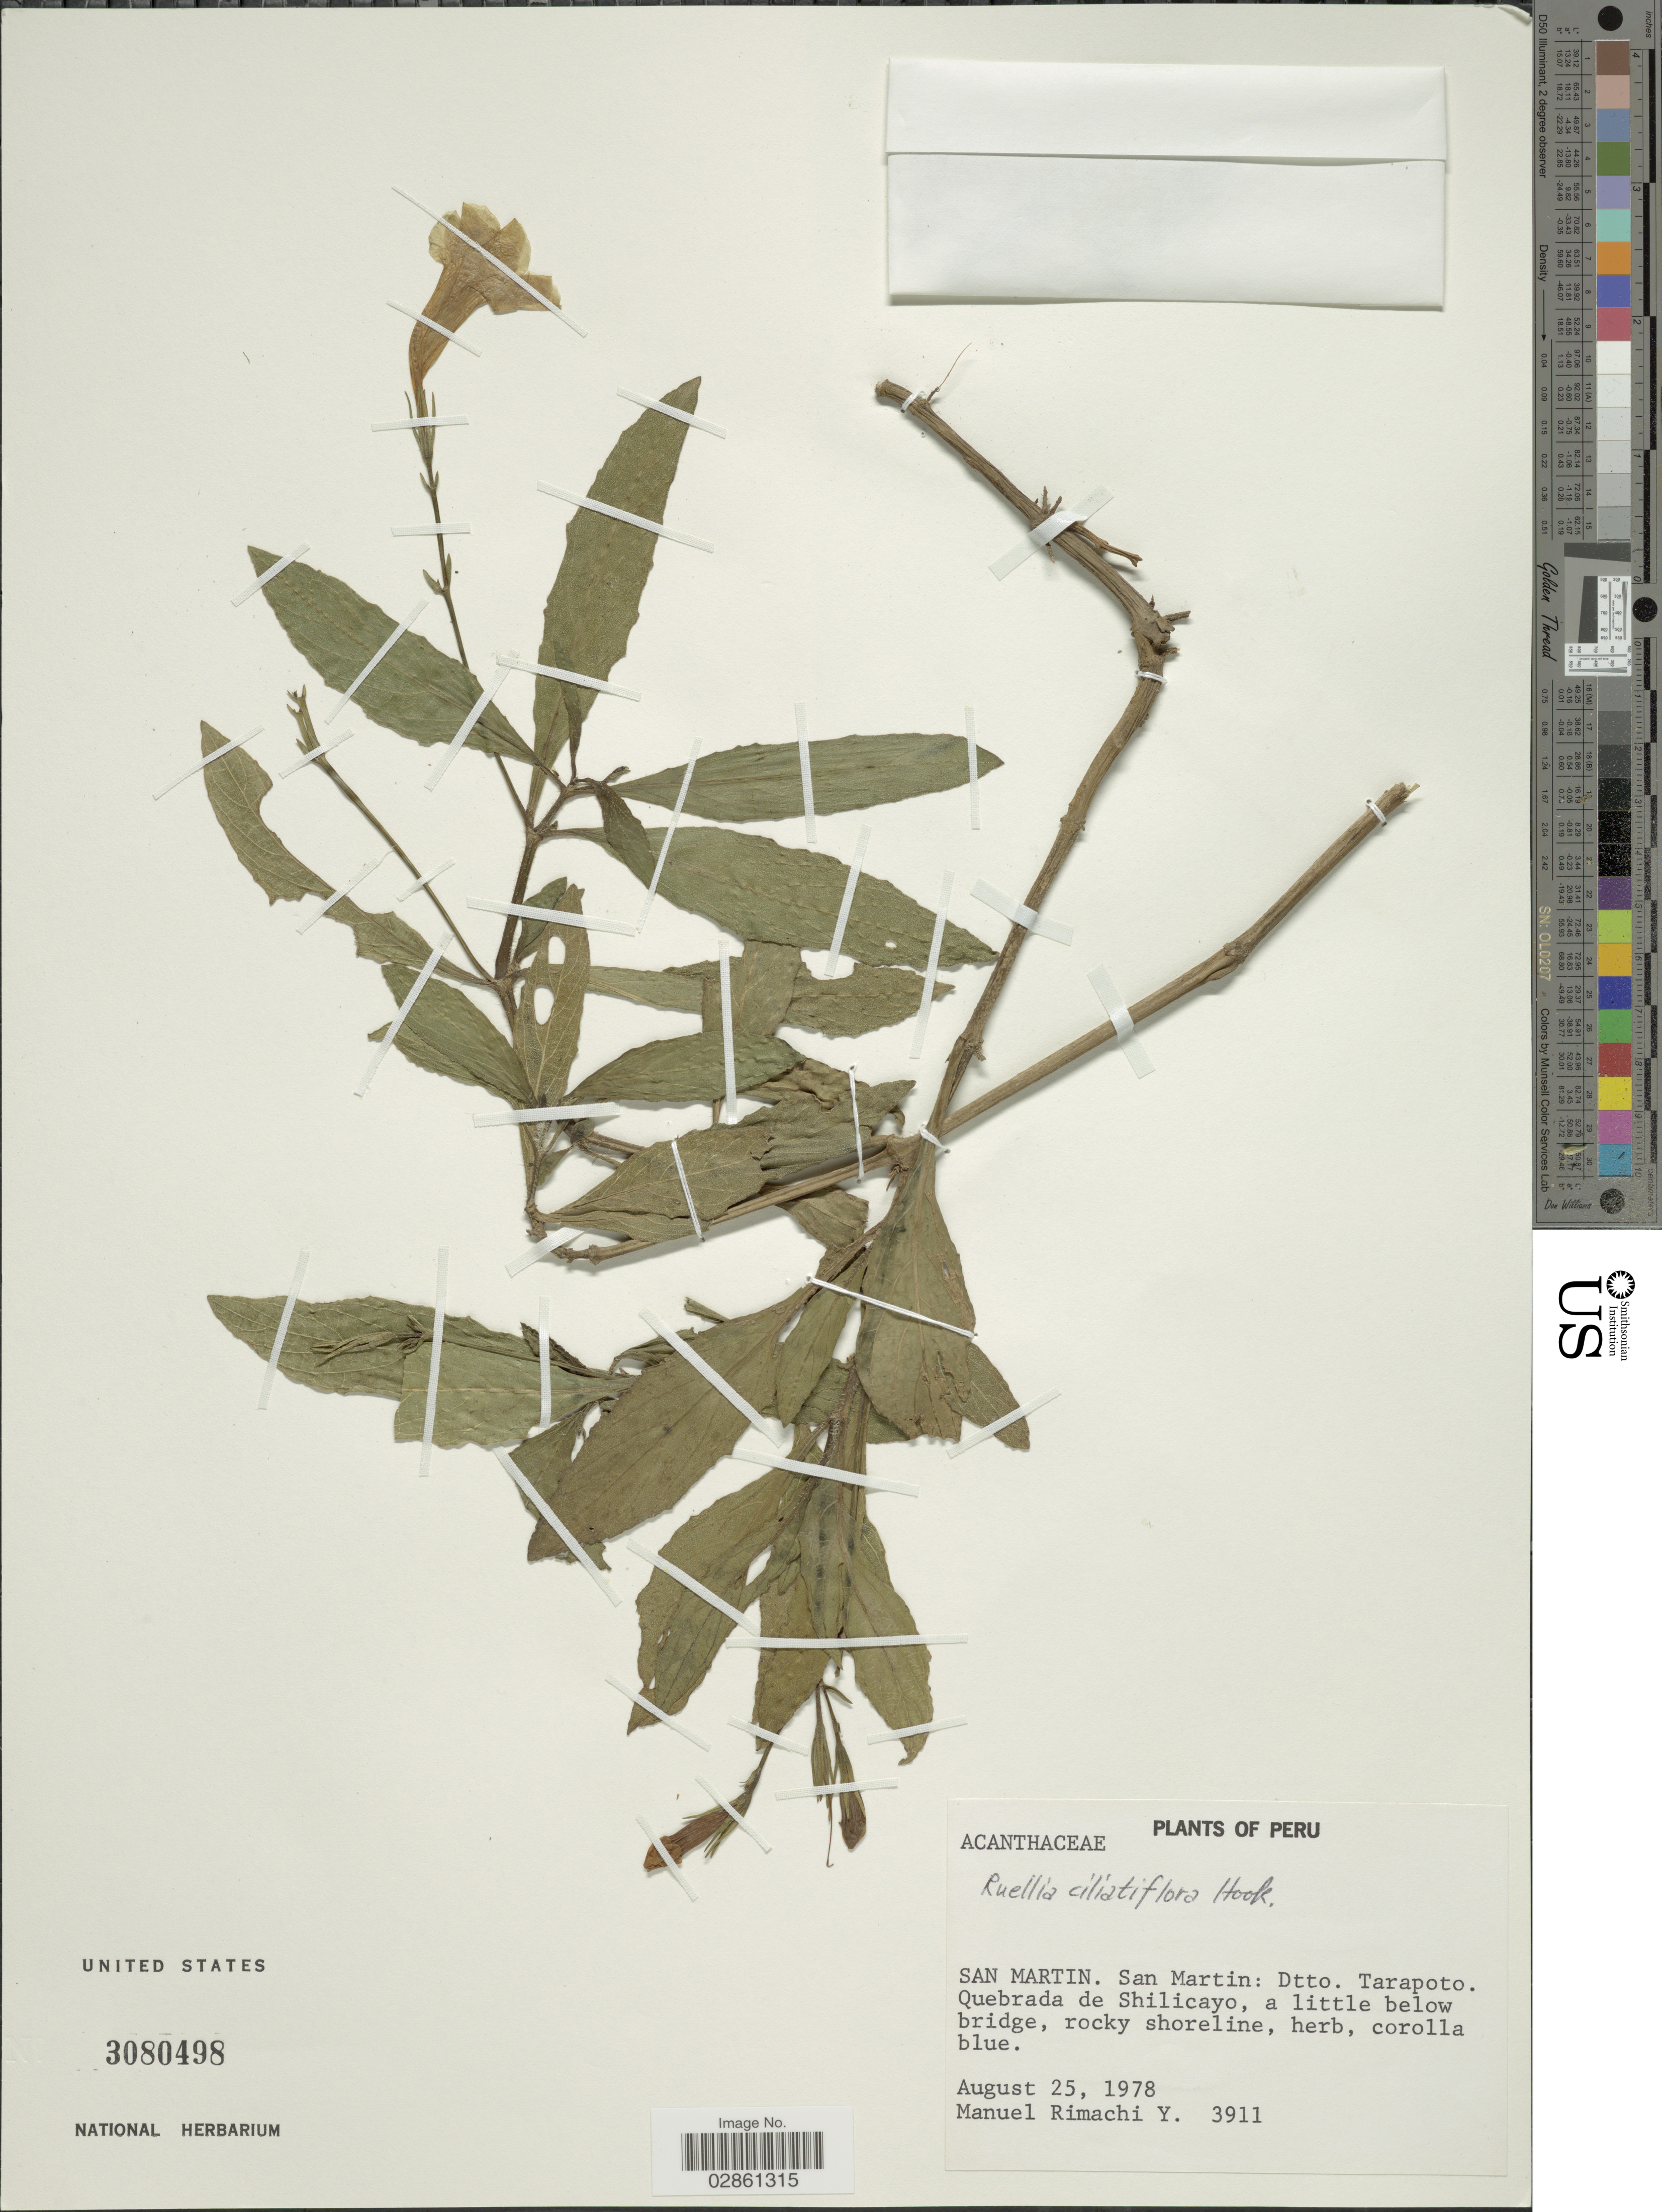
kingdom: Plantae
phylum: Tracheophyta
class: Magnoliopsida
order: Lamiales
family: Acanthaceae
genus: Ruellia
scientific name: Ruellia malacosperma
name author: Greenm.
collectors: M. Rimachi Y.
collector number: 3911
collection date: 1978-08-25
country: Peru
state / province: San Martín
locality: San Martin: Dtto. Tarapoto. Quebrada de Shilicayo.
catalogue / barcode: US 3080498